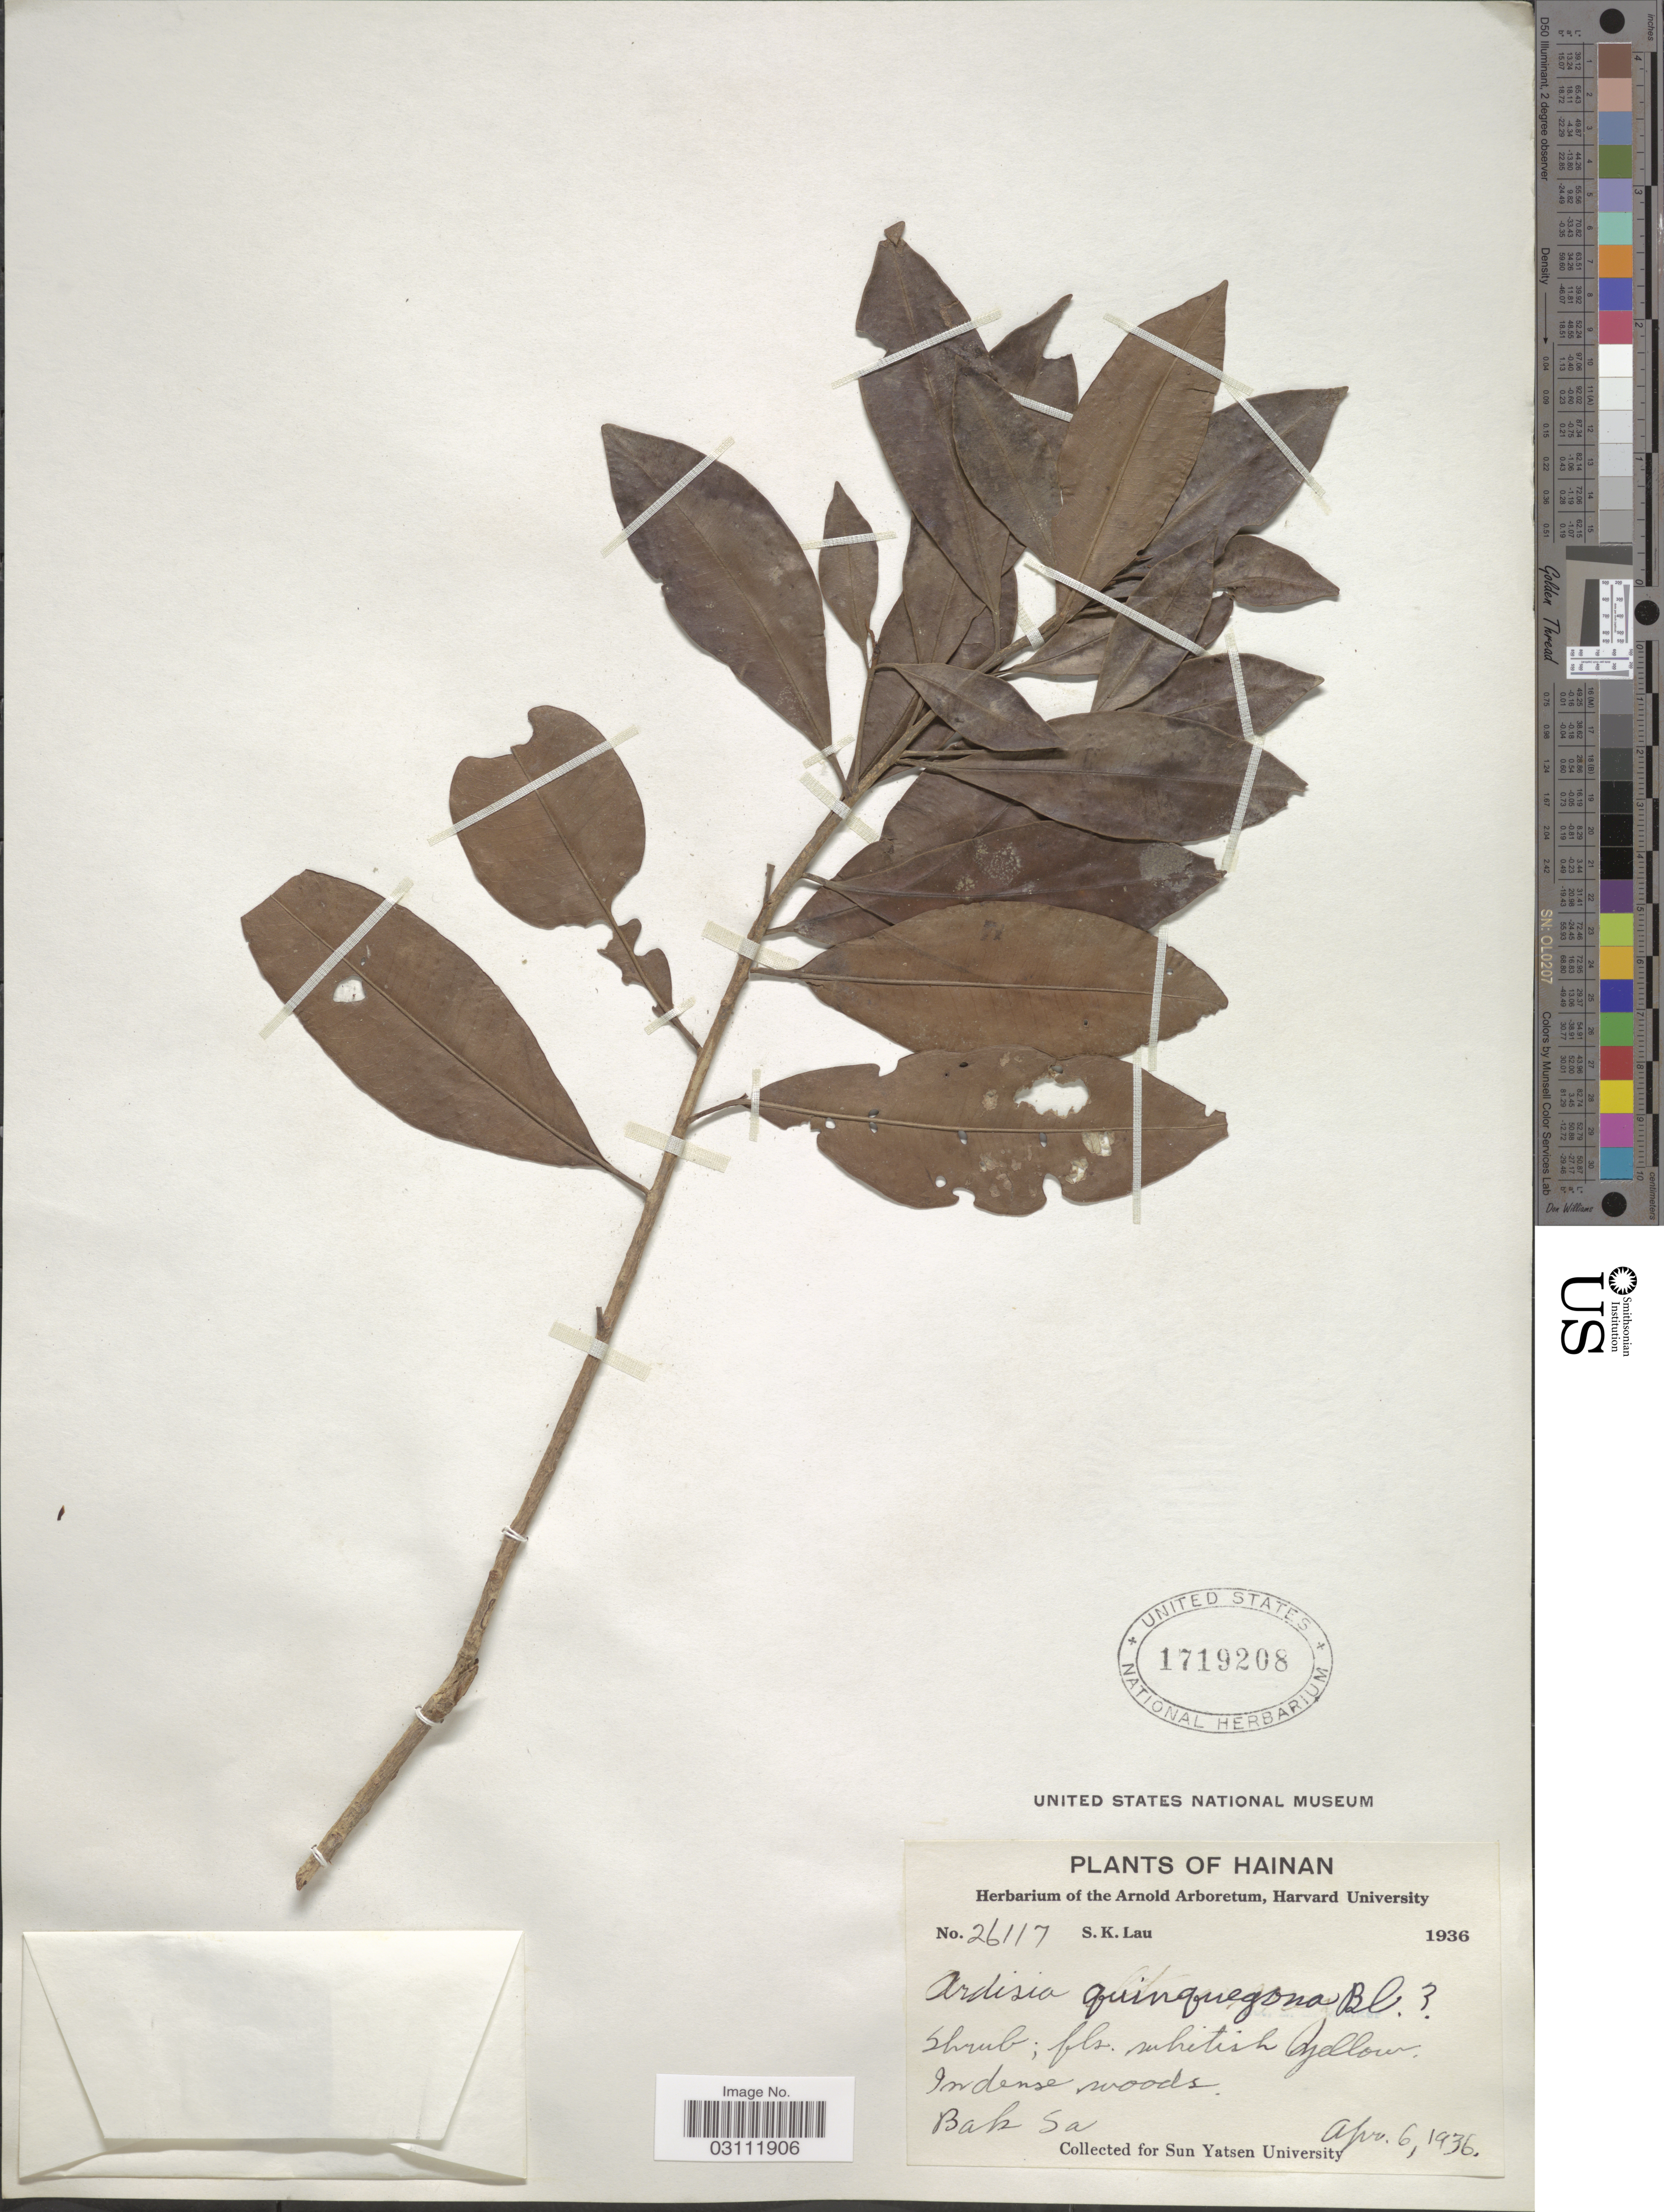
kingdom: Plantae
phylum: Tracheophyta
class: Magnoliopsida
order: Ericales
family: Primulaceae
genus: Ardisia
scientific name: Ardisia quinquegona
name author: Blume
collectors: S. K. Lau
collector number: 26117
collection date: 1936-04-06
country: China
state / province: Hainan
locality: Bak Sa.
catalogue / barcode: US 1719208